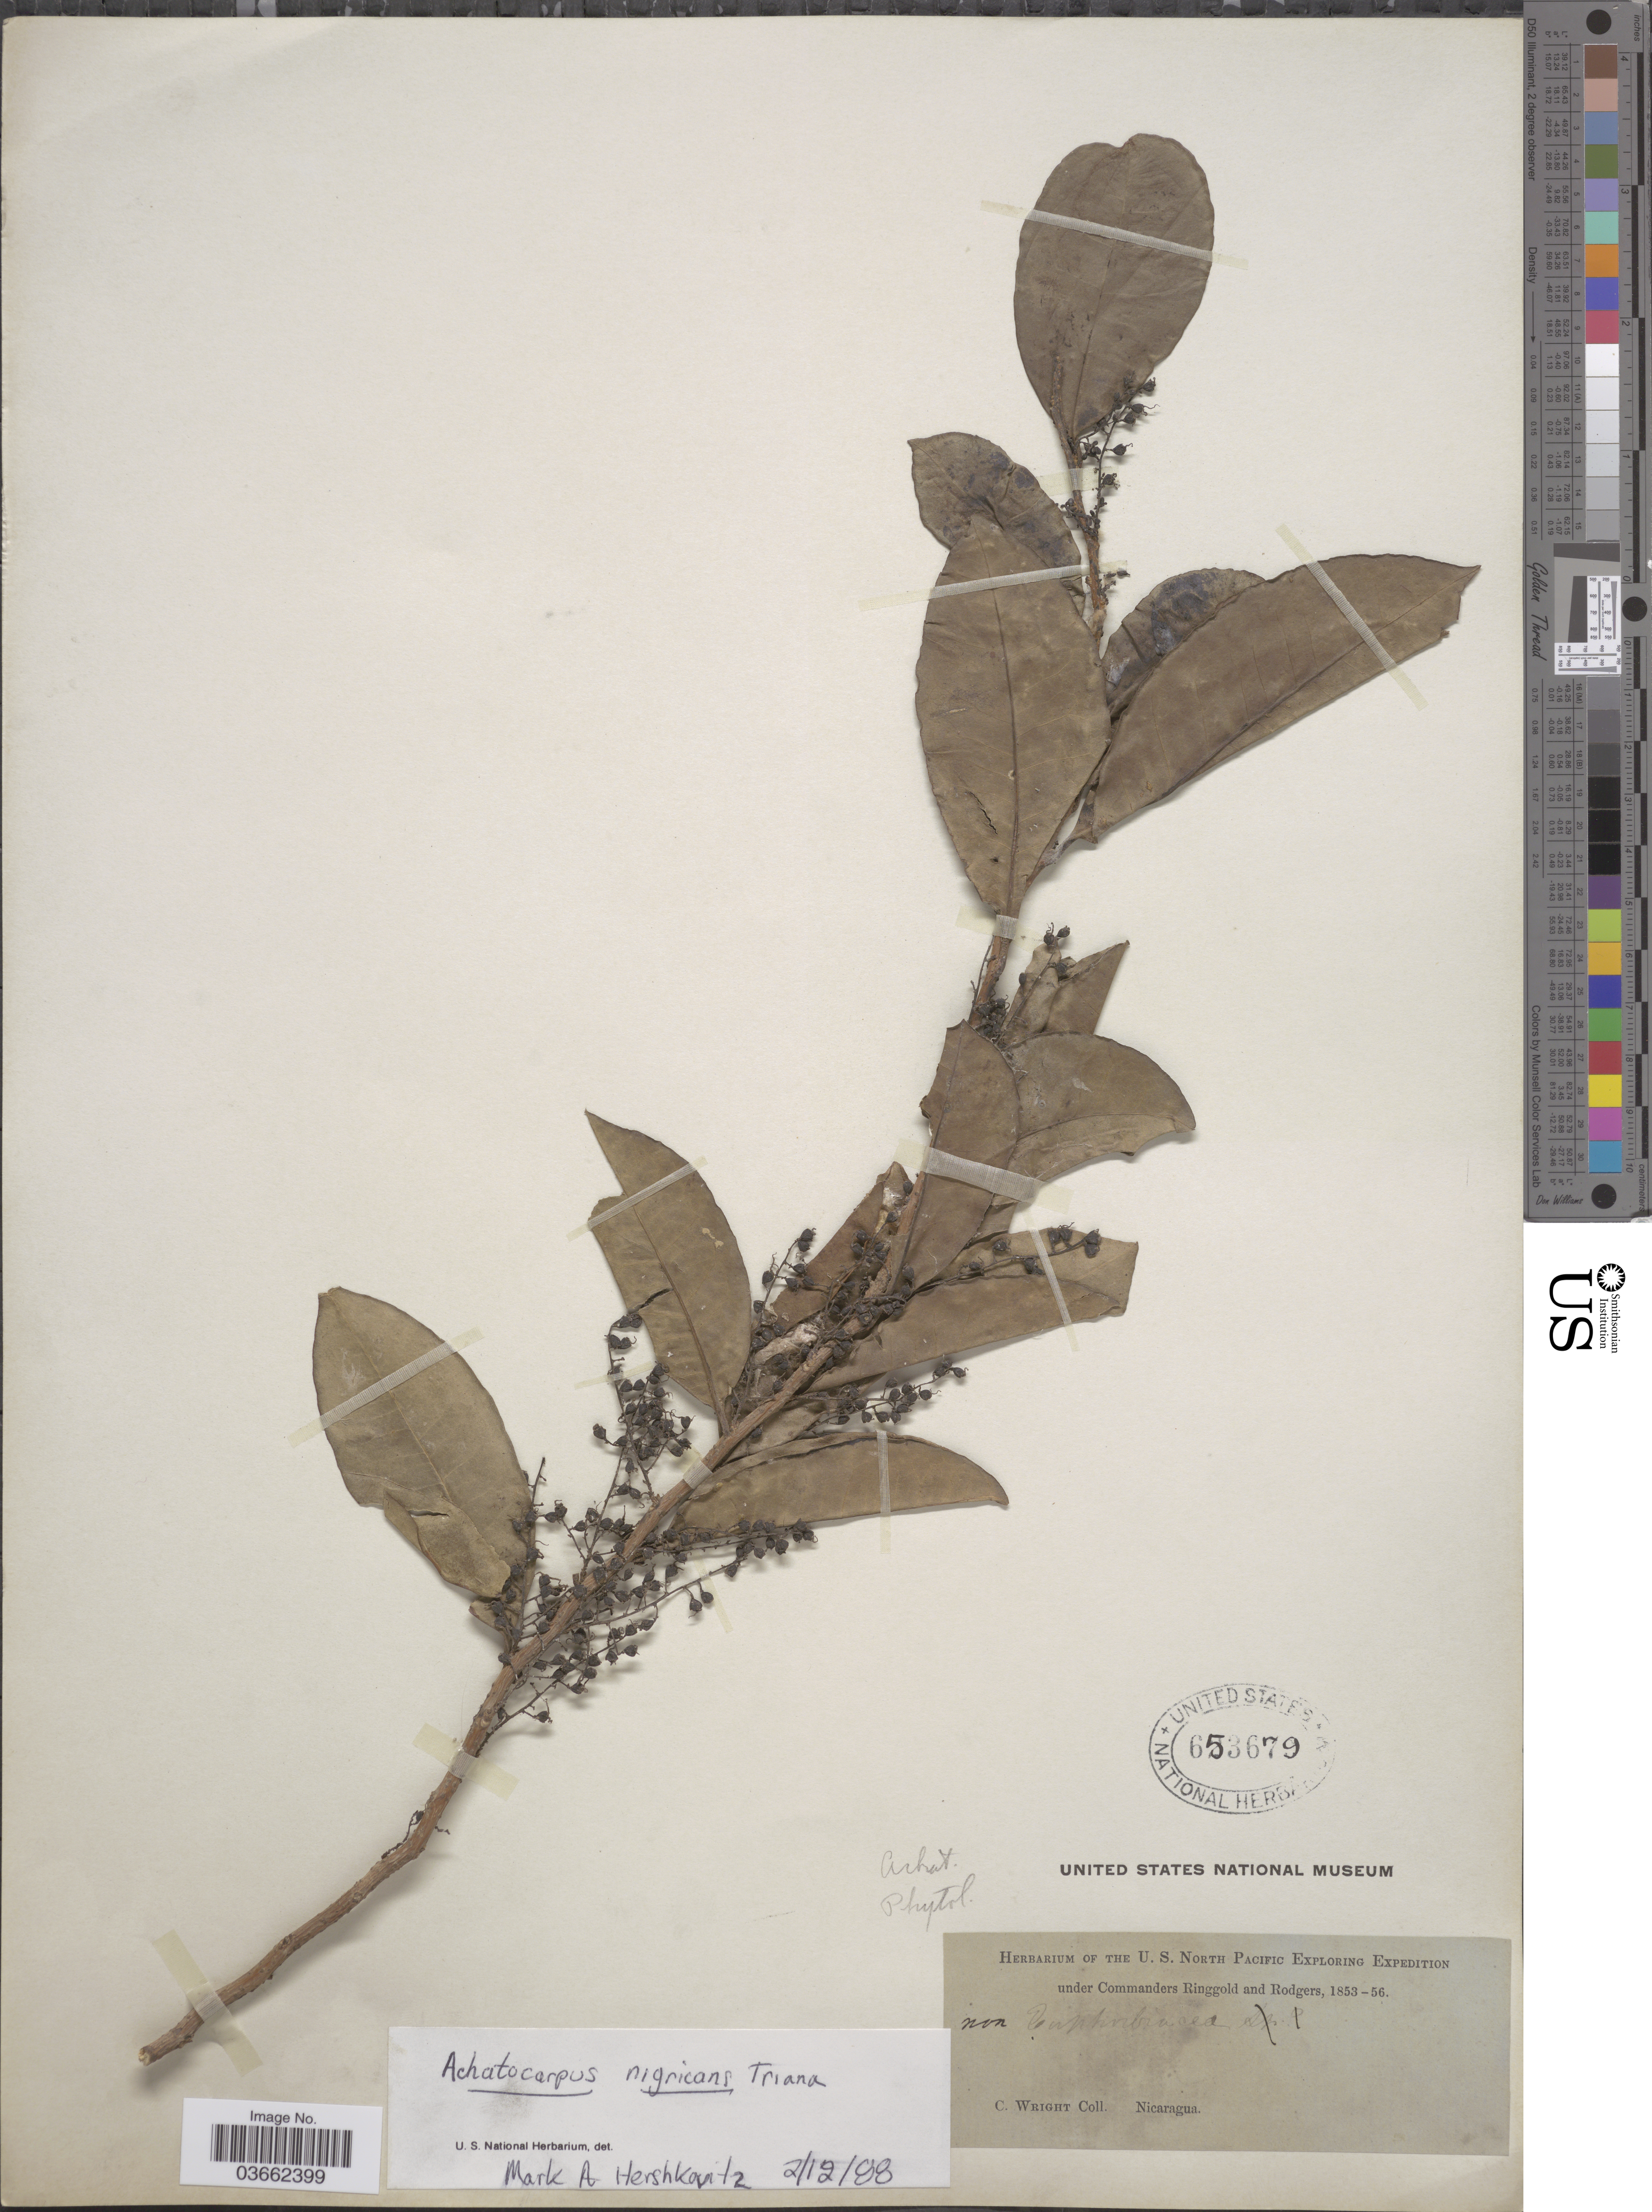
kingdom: Plantae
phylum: Tracheophyta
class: Magnoliopsida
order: Caryophyllales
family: Achatocarpaceae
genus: Achatocarpus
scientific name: Achatocarpus nigricans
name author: Triana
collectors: C. Wright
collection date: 1853/1856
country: Nicaragua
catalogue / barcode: US 653679